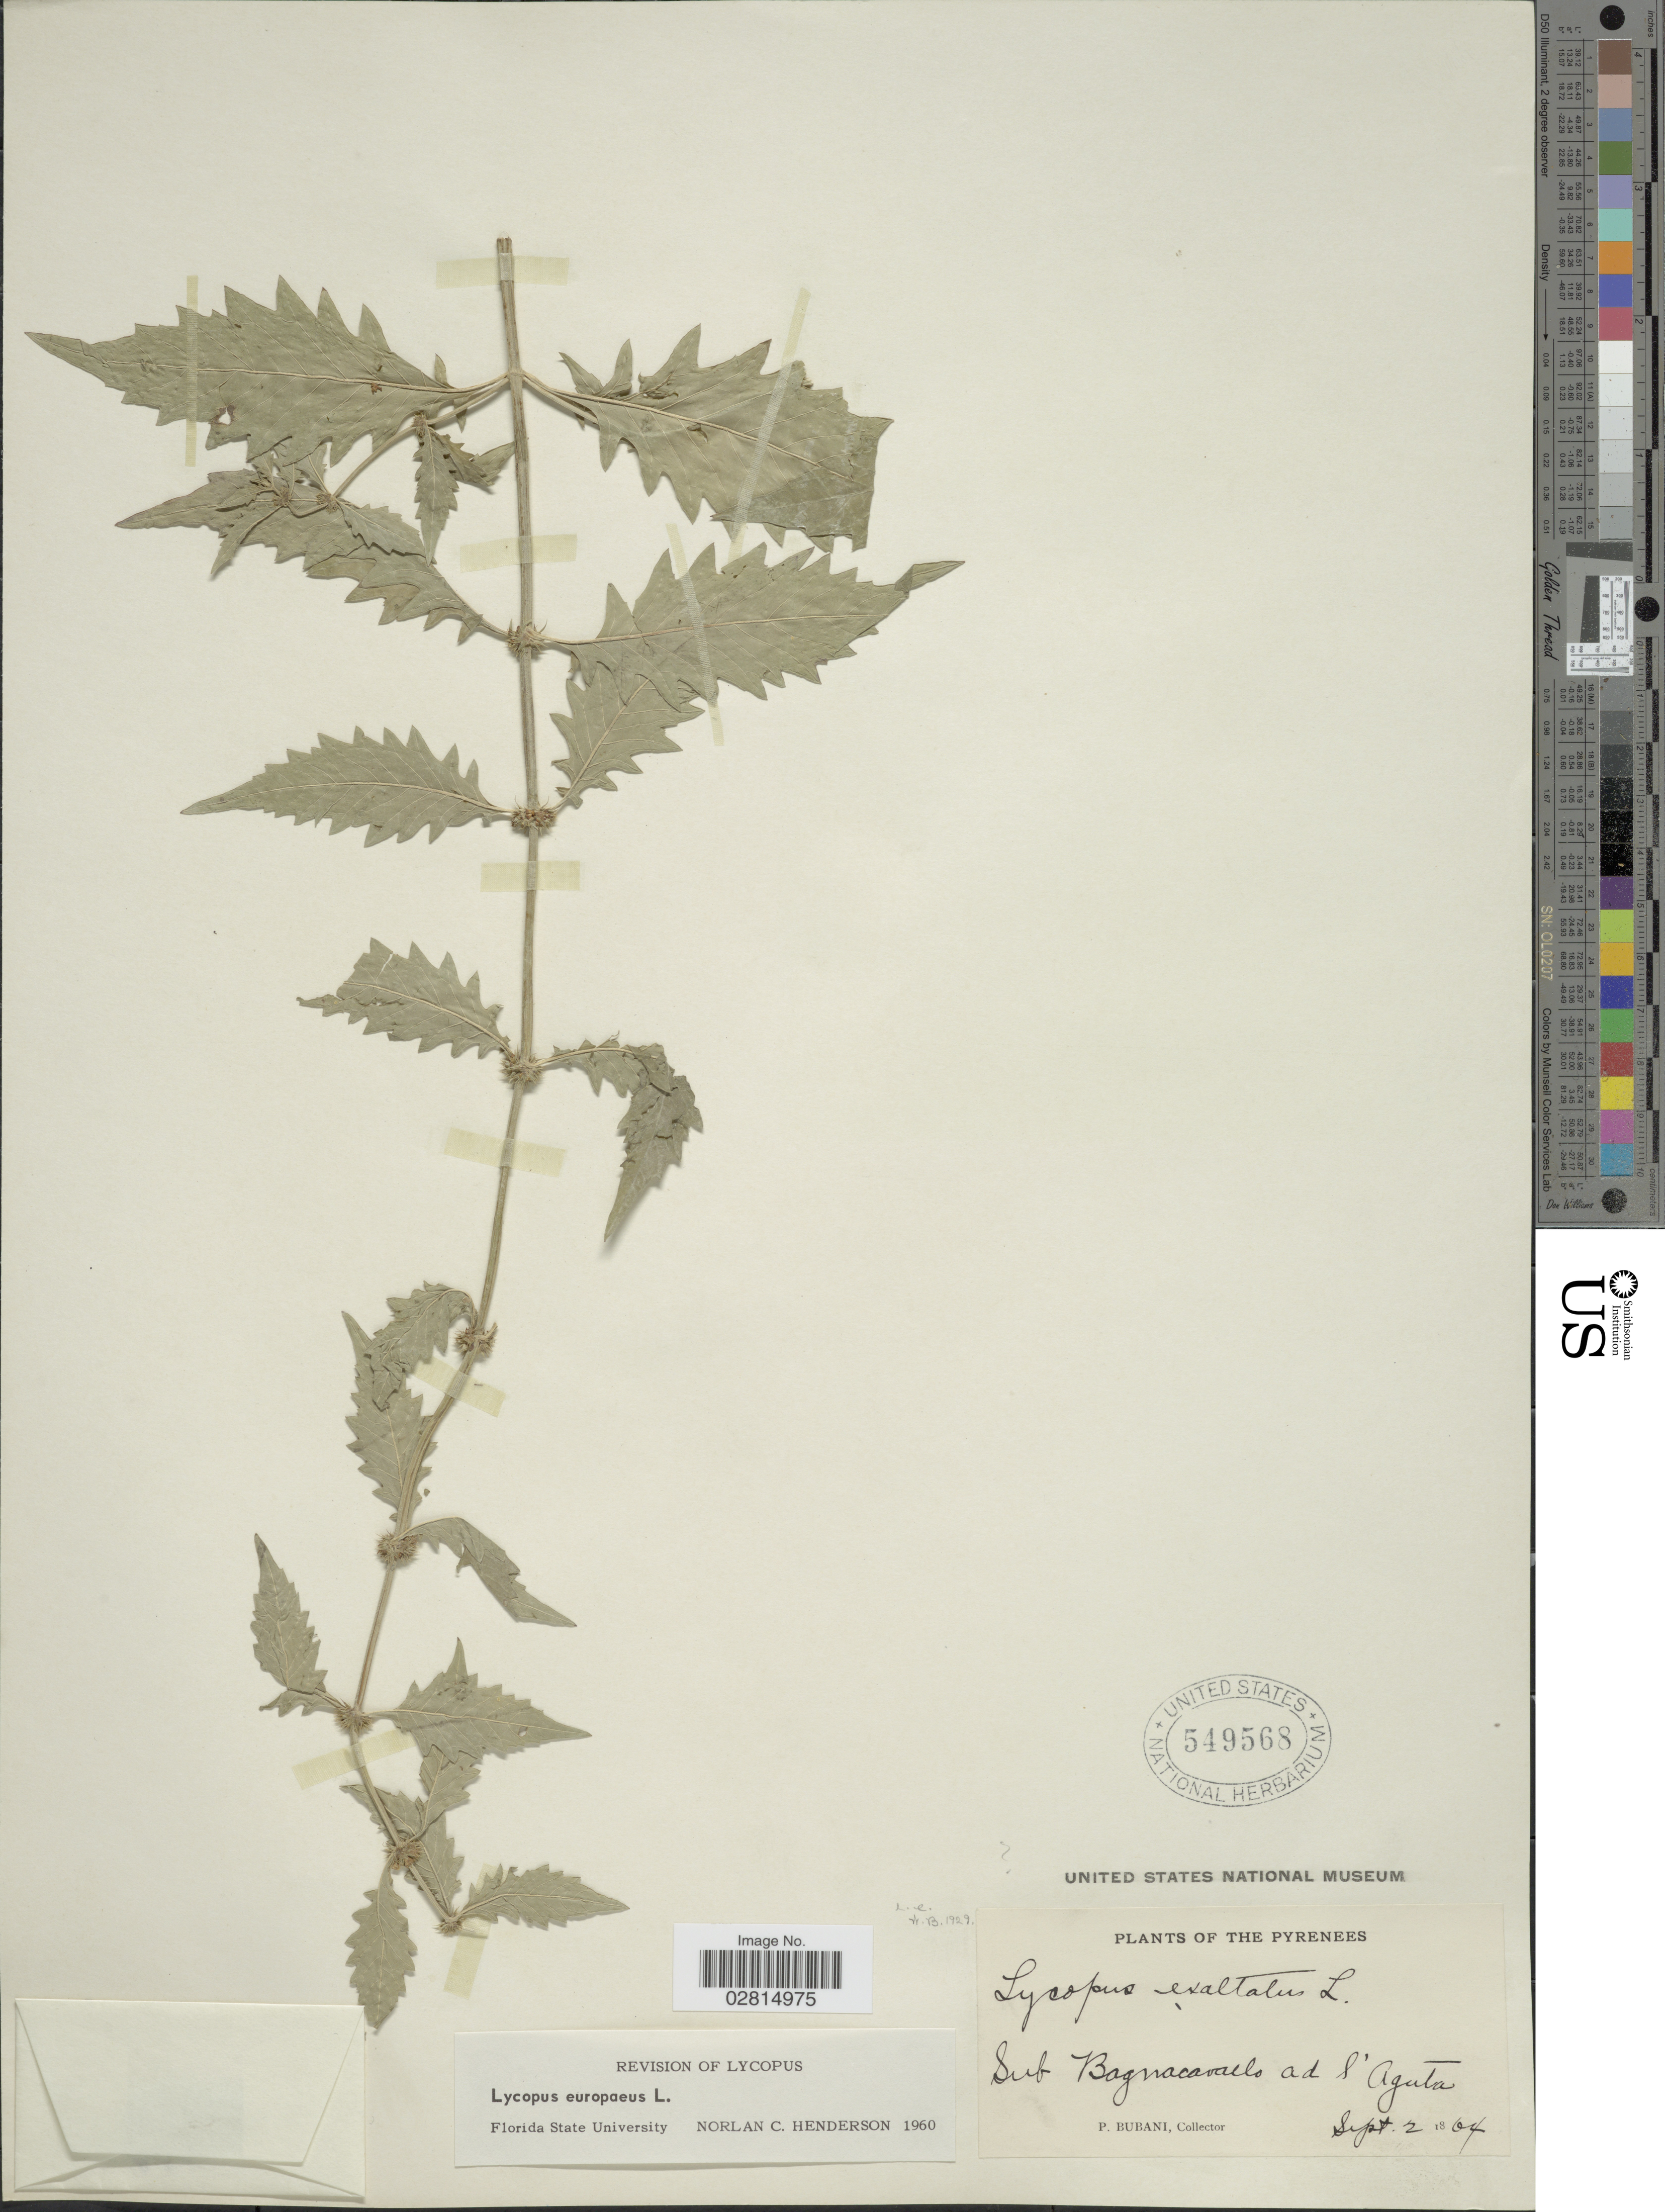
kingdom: Plantae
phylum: Tracheophyta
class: Magnoliopsida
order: Lamiales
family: Lamiaceae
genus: Lycopus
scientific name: Lycopus europaeus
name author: L.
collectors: P. Bubani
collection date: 1864-09-02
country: Italy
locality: Sub Bagnacavallo ad S'Agata [Beneath Bagnacavallo at Sant'Agata]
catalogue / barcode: US 549568